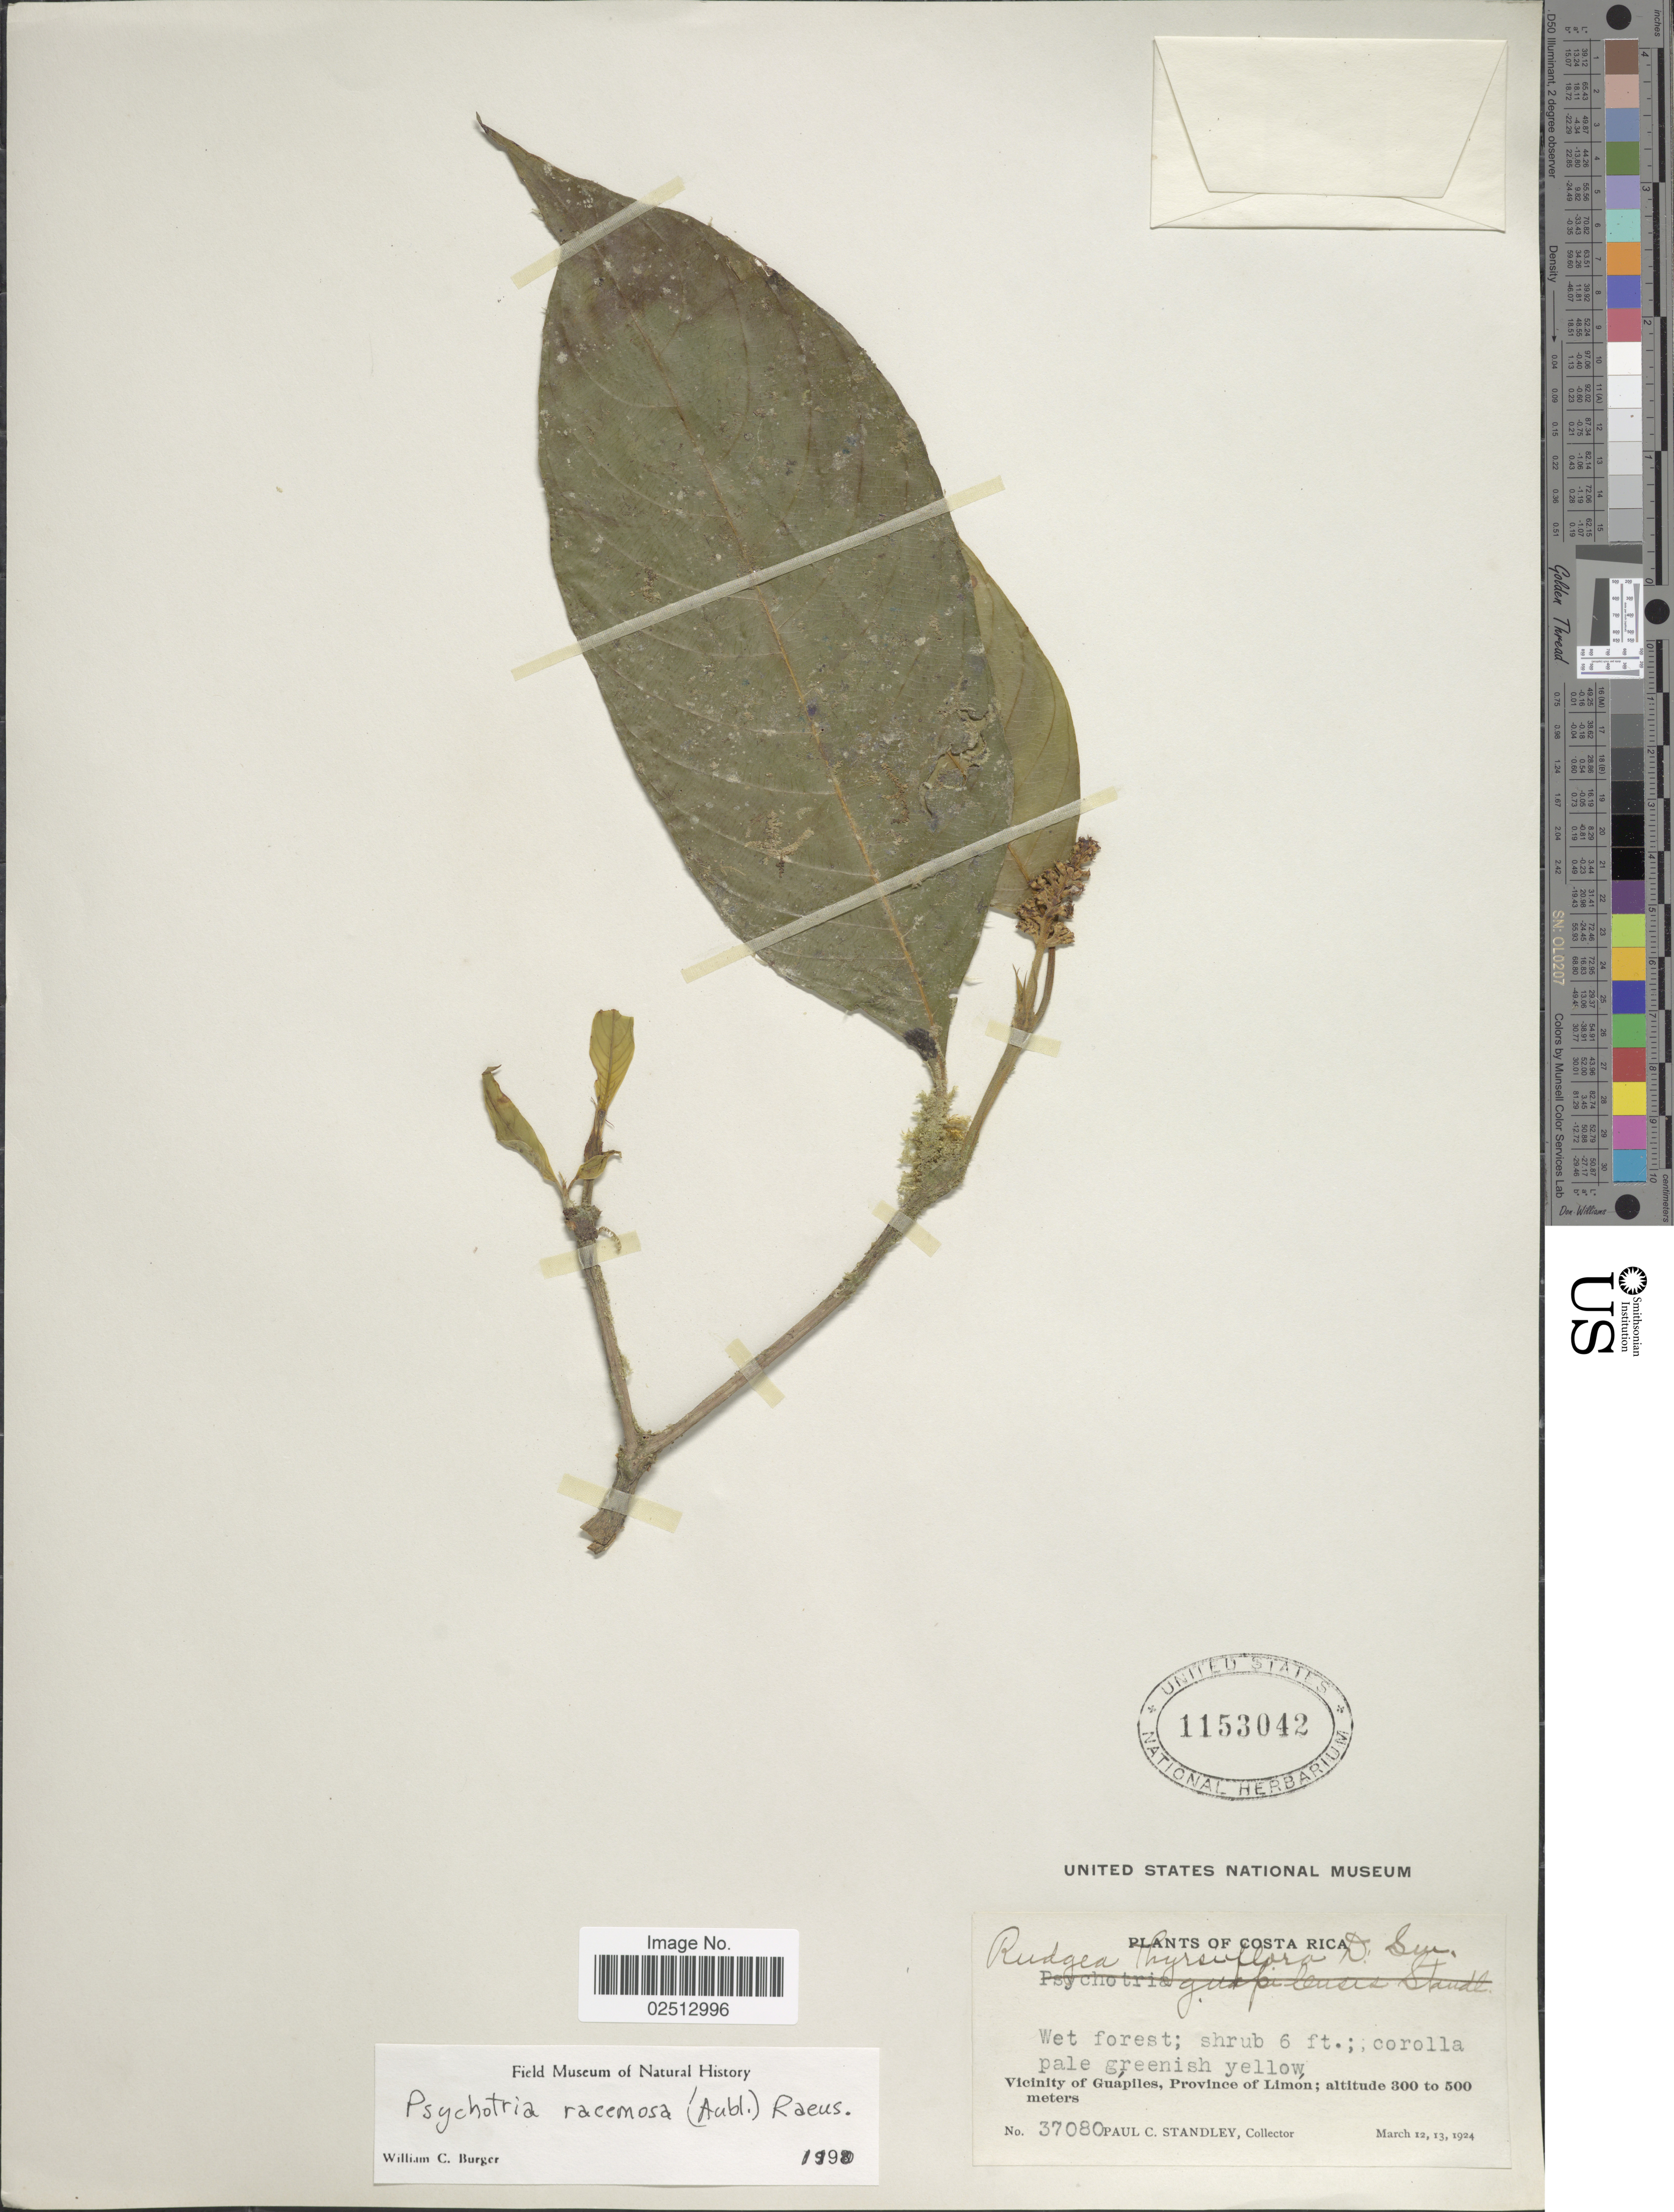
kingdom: Plantae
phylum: Tracheophyta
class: Magnoliopsida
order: Gentianales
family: Rubiaceae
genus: Psychotria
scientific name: Psychotria racemosa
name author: Rich.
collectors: P. C. Standley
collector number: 37080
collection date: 1924-03-12/1924-03-13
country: Costa Rica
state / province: Limón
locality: Vicinity of Guapiles, Province of Limon.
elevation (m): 300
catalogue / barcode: US 1153042